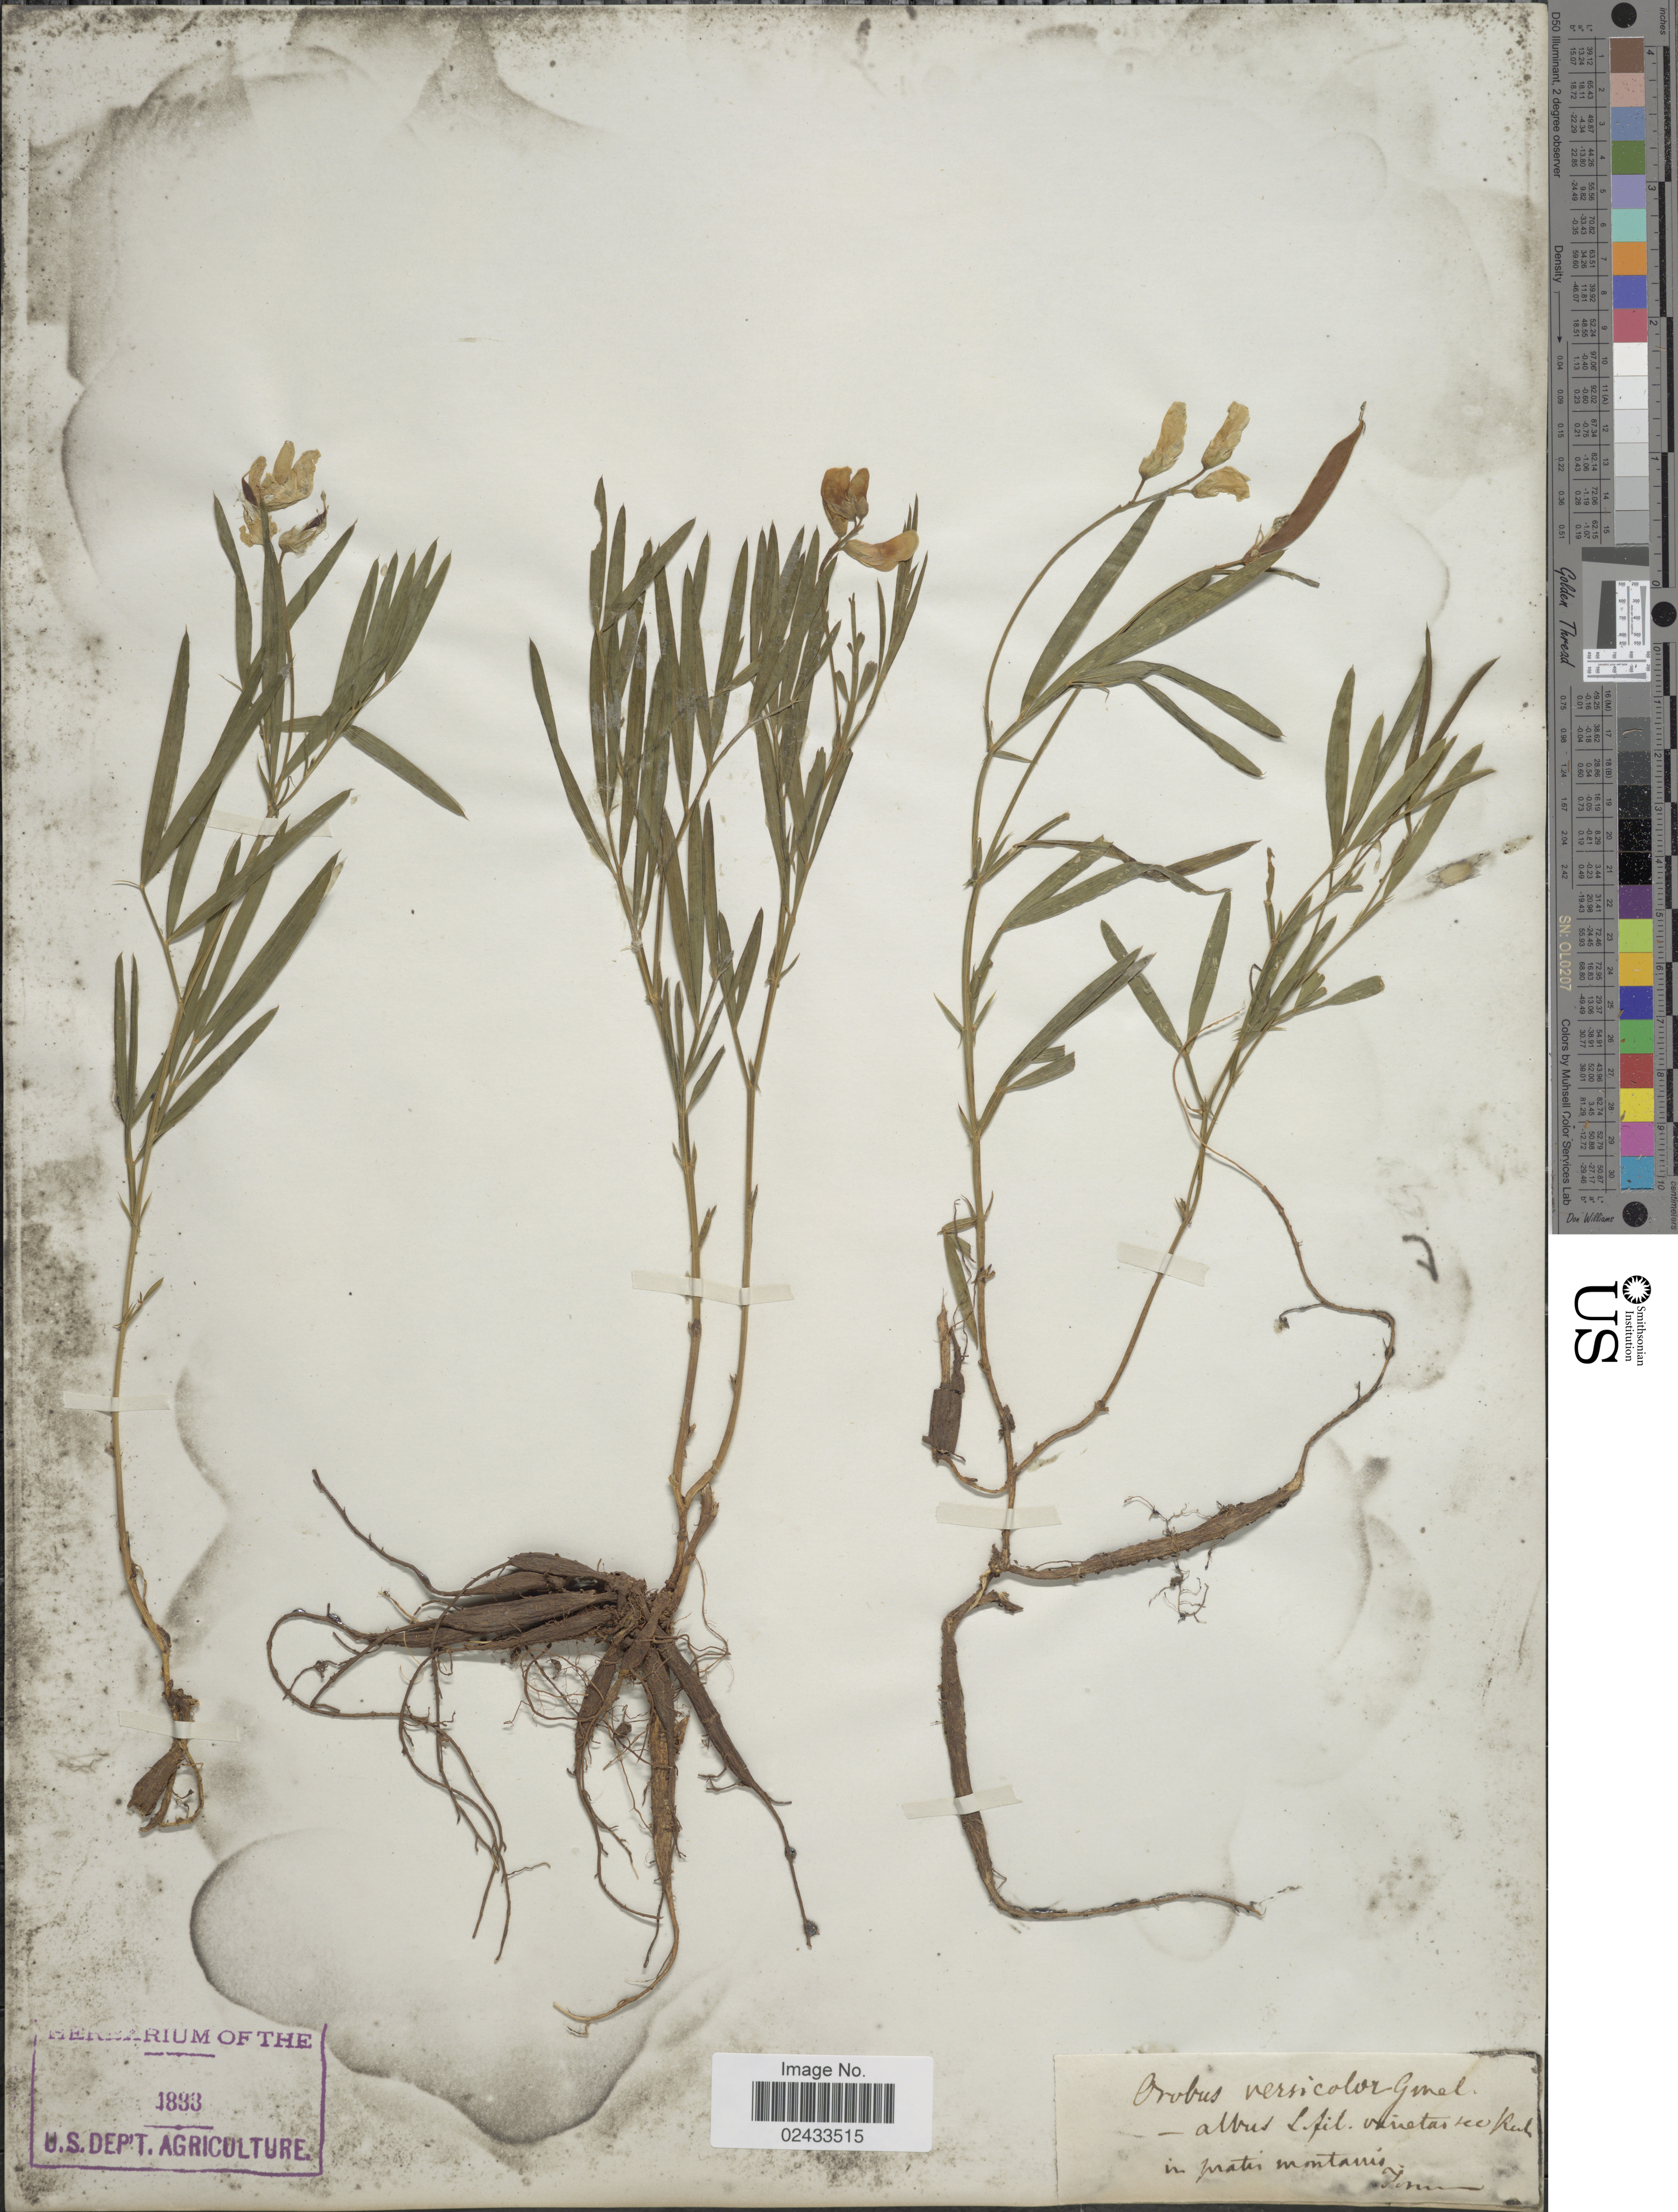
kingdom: Plantae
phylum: Tracheophyta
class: Magnoliopsida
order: Fabales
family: Fabaceae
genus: Lathyrus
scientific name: Lathyrus pannonicus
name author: (Jacq.) Garcke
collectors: Tommasini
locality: In pratis Montanis